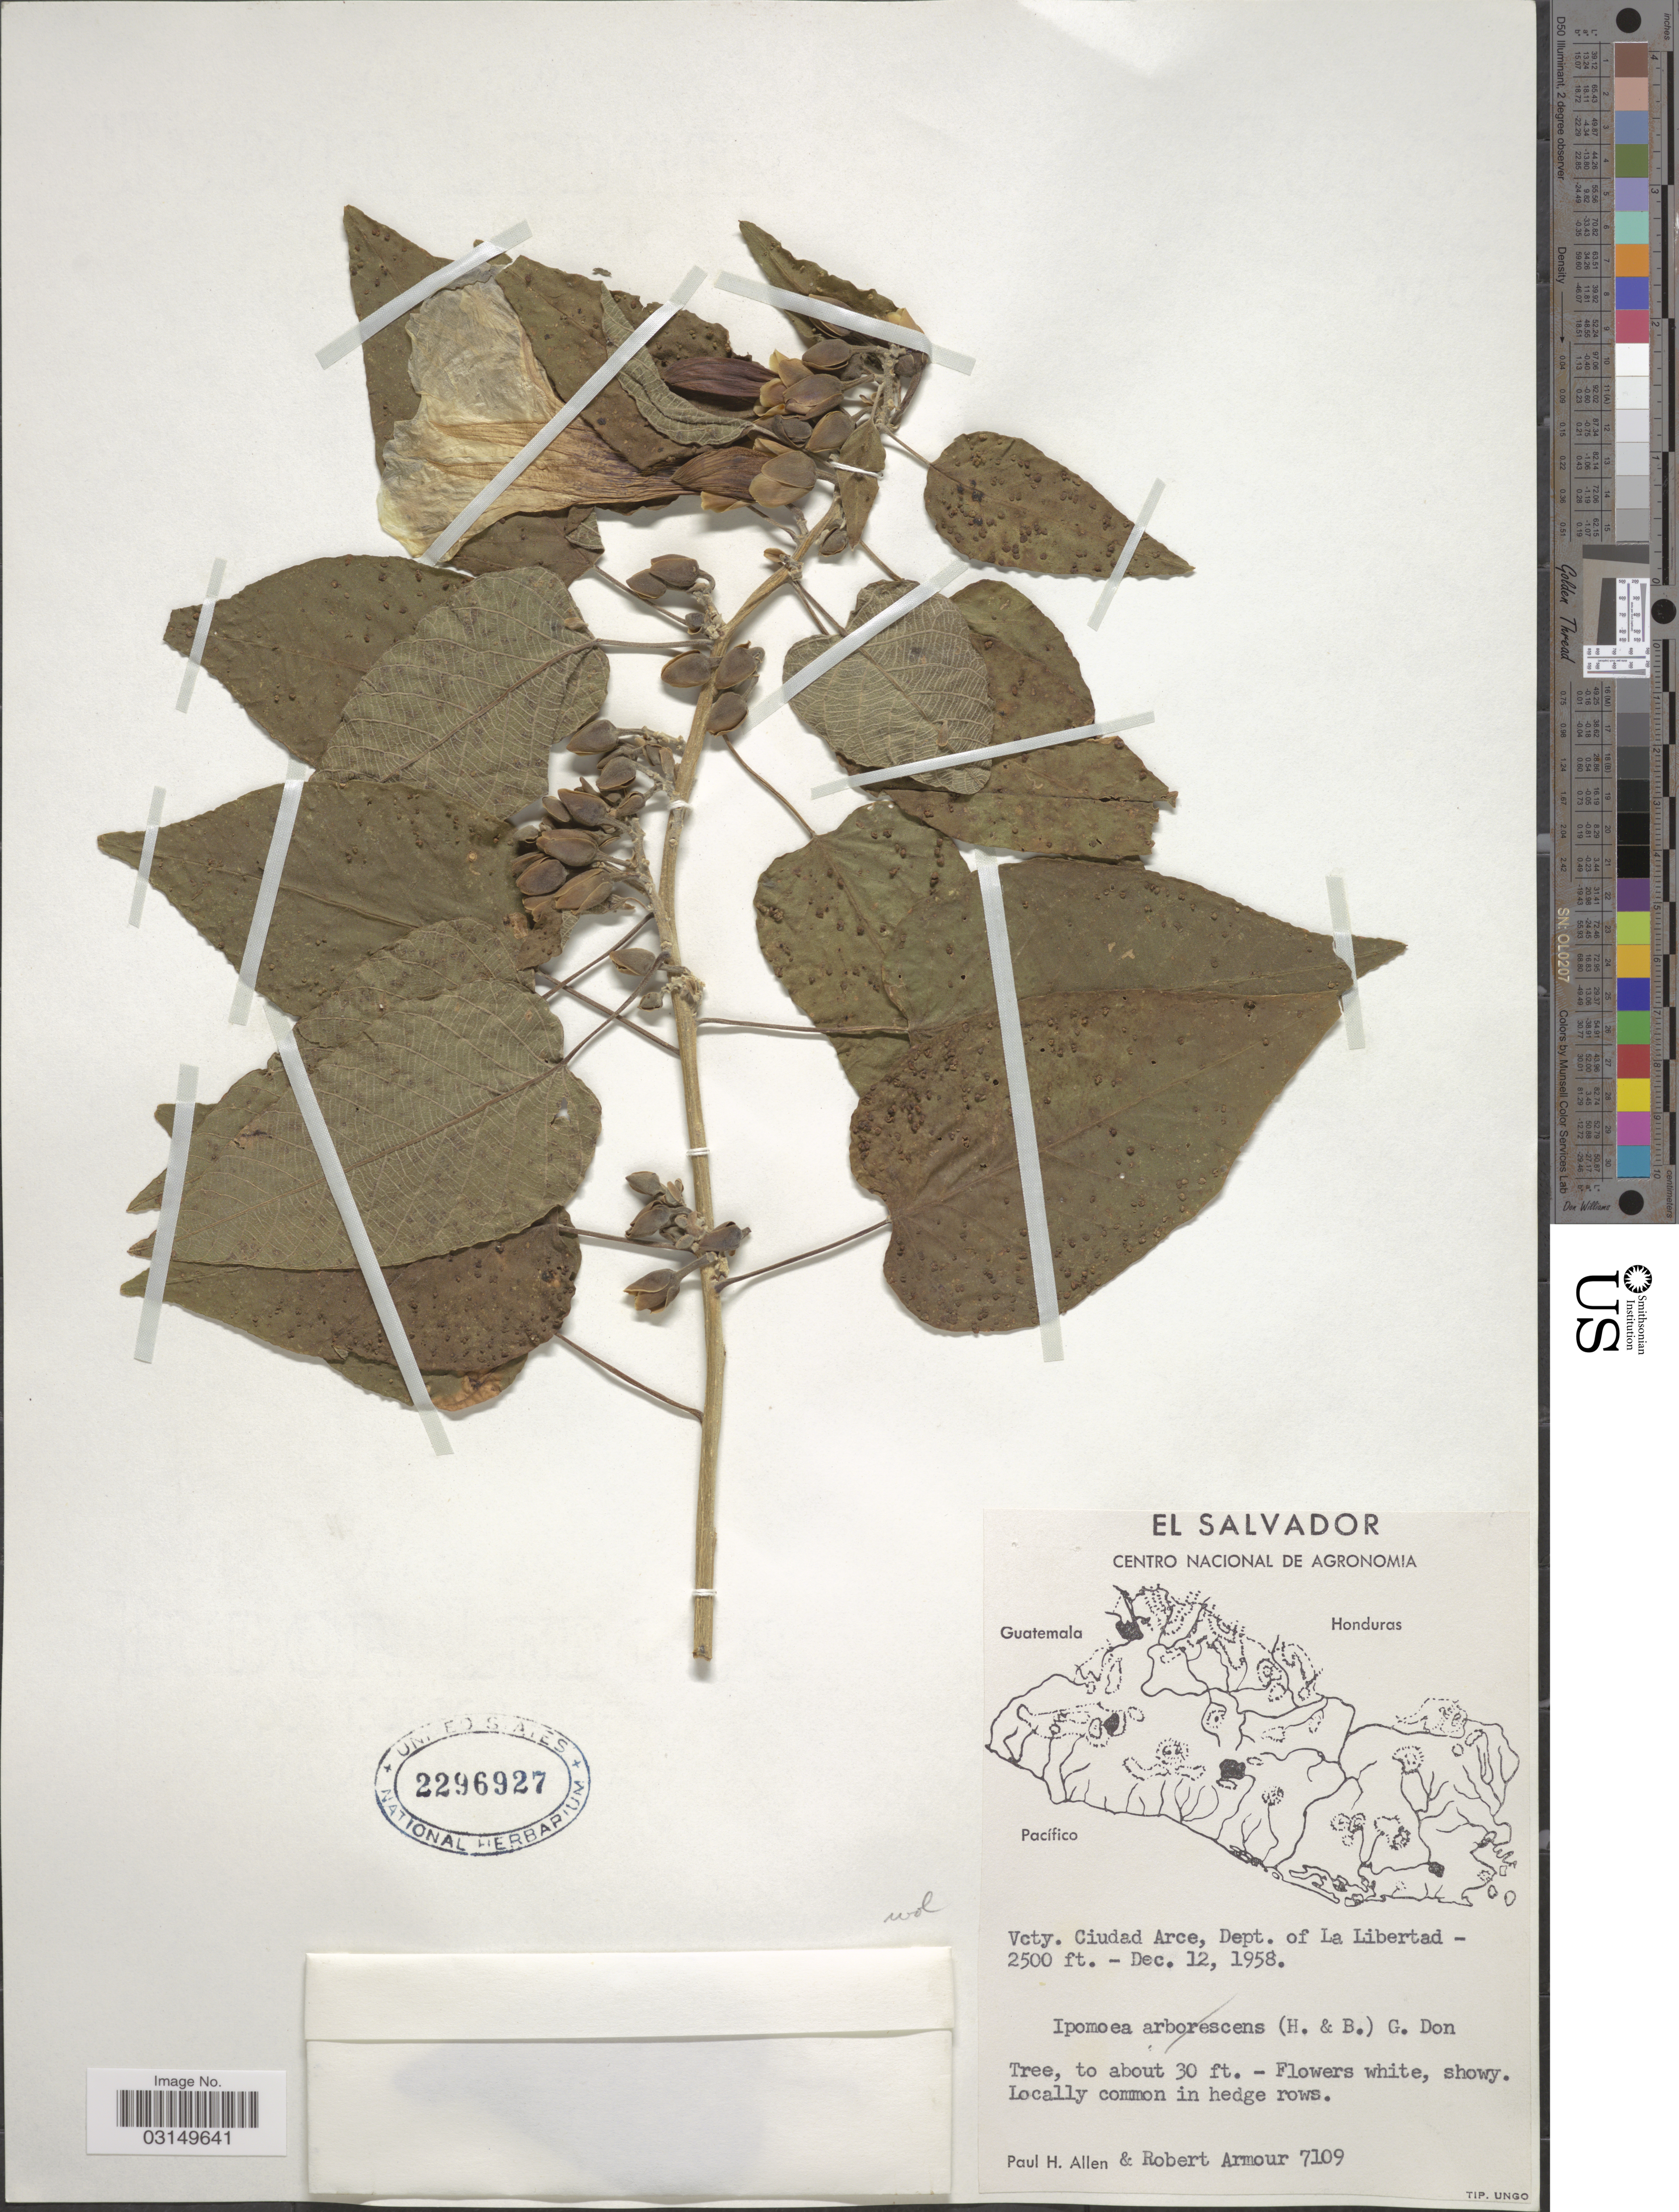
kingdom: Plantae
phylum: Tracheophyta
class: Magnoliopsida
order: Solanales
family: Convolvulaceae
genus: Ipomoea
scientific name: Ipomoea arborescens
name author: (Humb. & Bonpl. ex Willd.) G. Don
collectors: P. H. Allen & R. Armour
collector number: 7109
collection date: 1958-12-12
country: El Salvador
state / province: La Libertad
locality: Vcty. Ciudad Arce, Dept. of La Libertad.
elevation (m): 762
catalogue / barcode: US 2296927